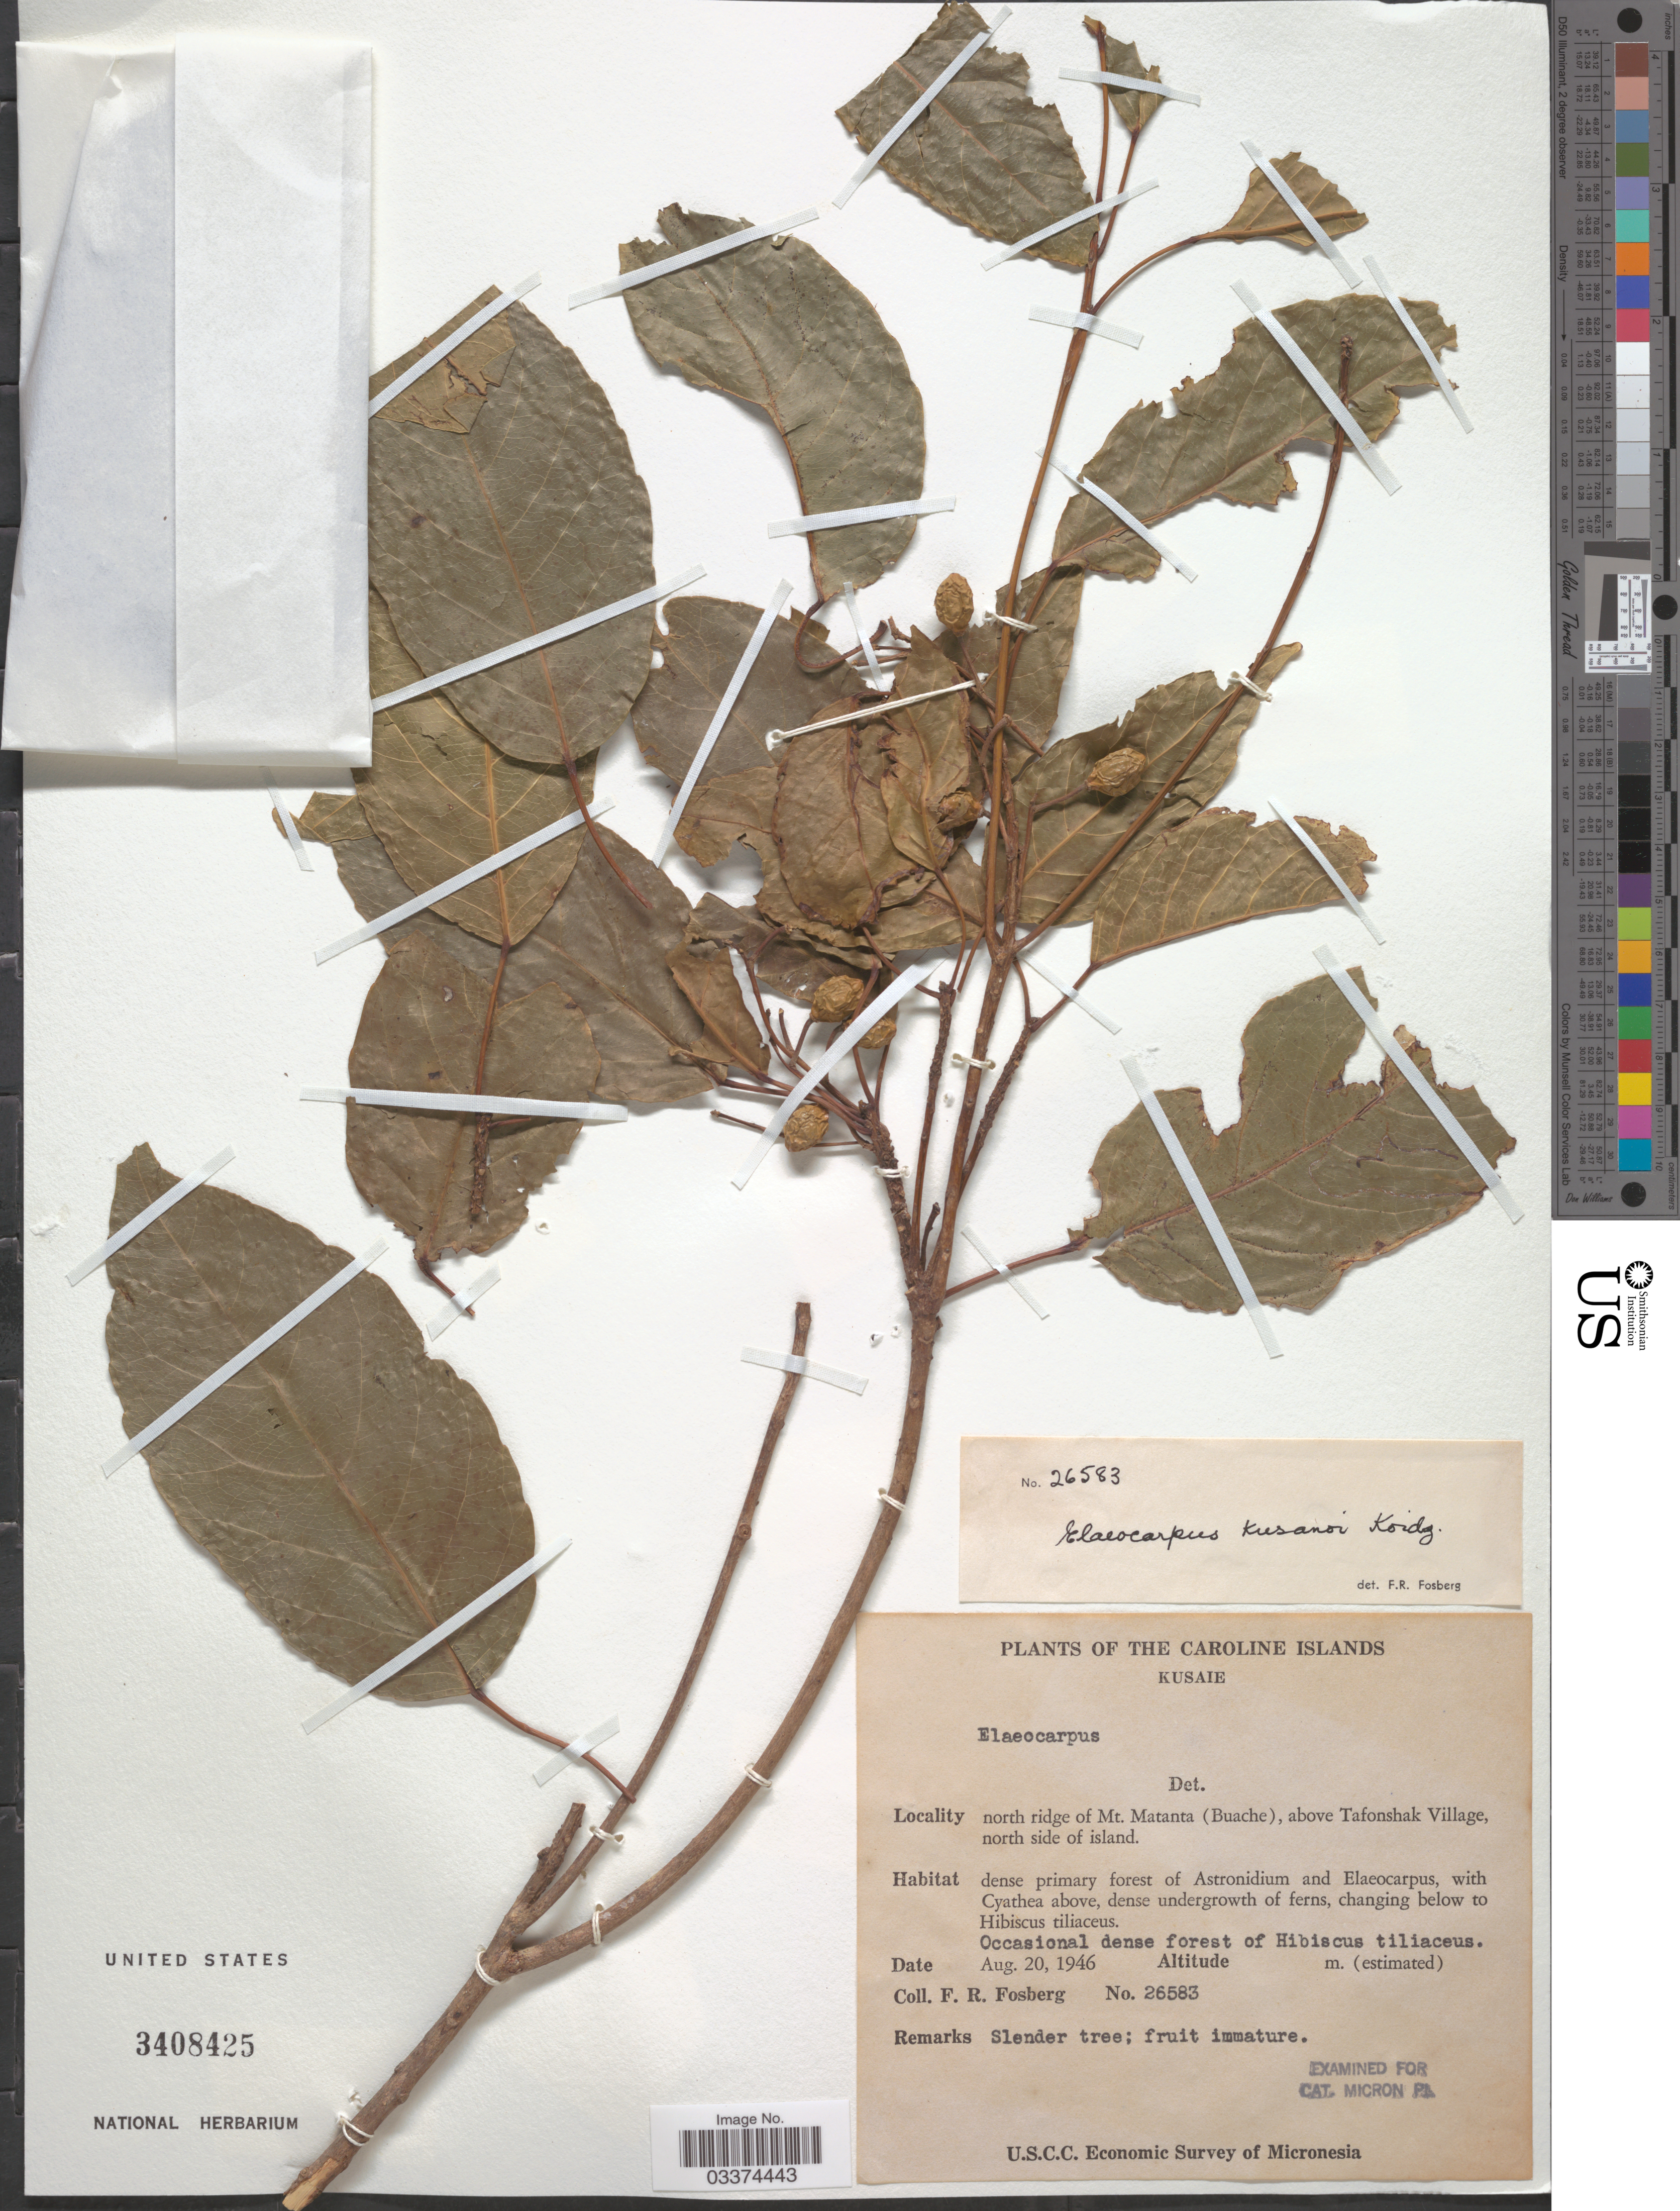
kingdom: Plantae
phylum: Tracheophyta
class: Magnoliopsida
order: Oxalidales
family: Elaeocarpaceae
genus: Elaeocarpus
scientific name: Elaeocarpus kusanoi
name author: Koidz.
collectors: F. R. Fosberg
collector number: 26583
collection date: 1946-08-20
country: Micronesia, Federated States of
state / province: Kosrae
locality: The Caroline Islands, Kusaie, north ridge of Mt. Matanta (Buache), above Tafonshak Village, north side of island.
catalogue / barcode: US 3408425